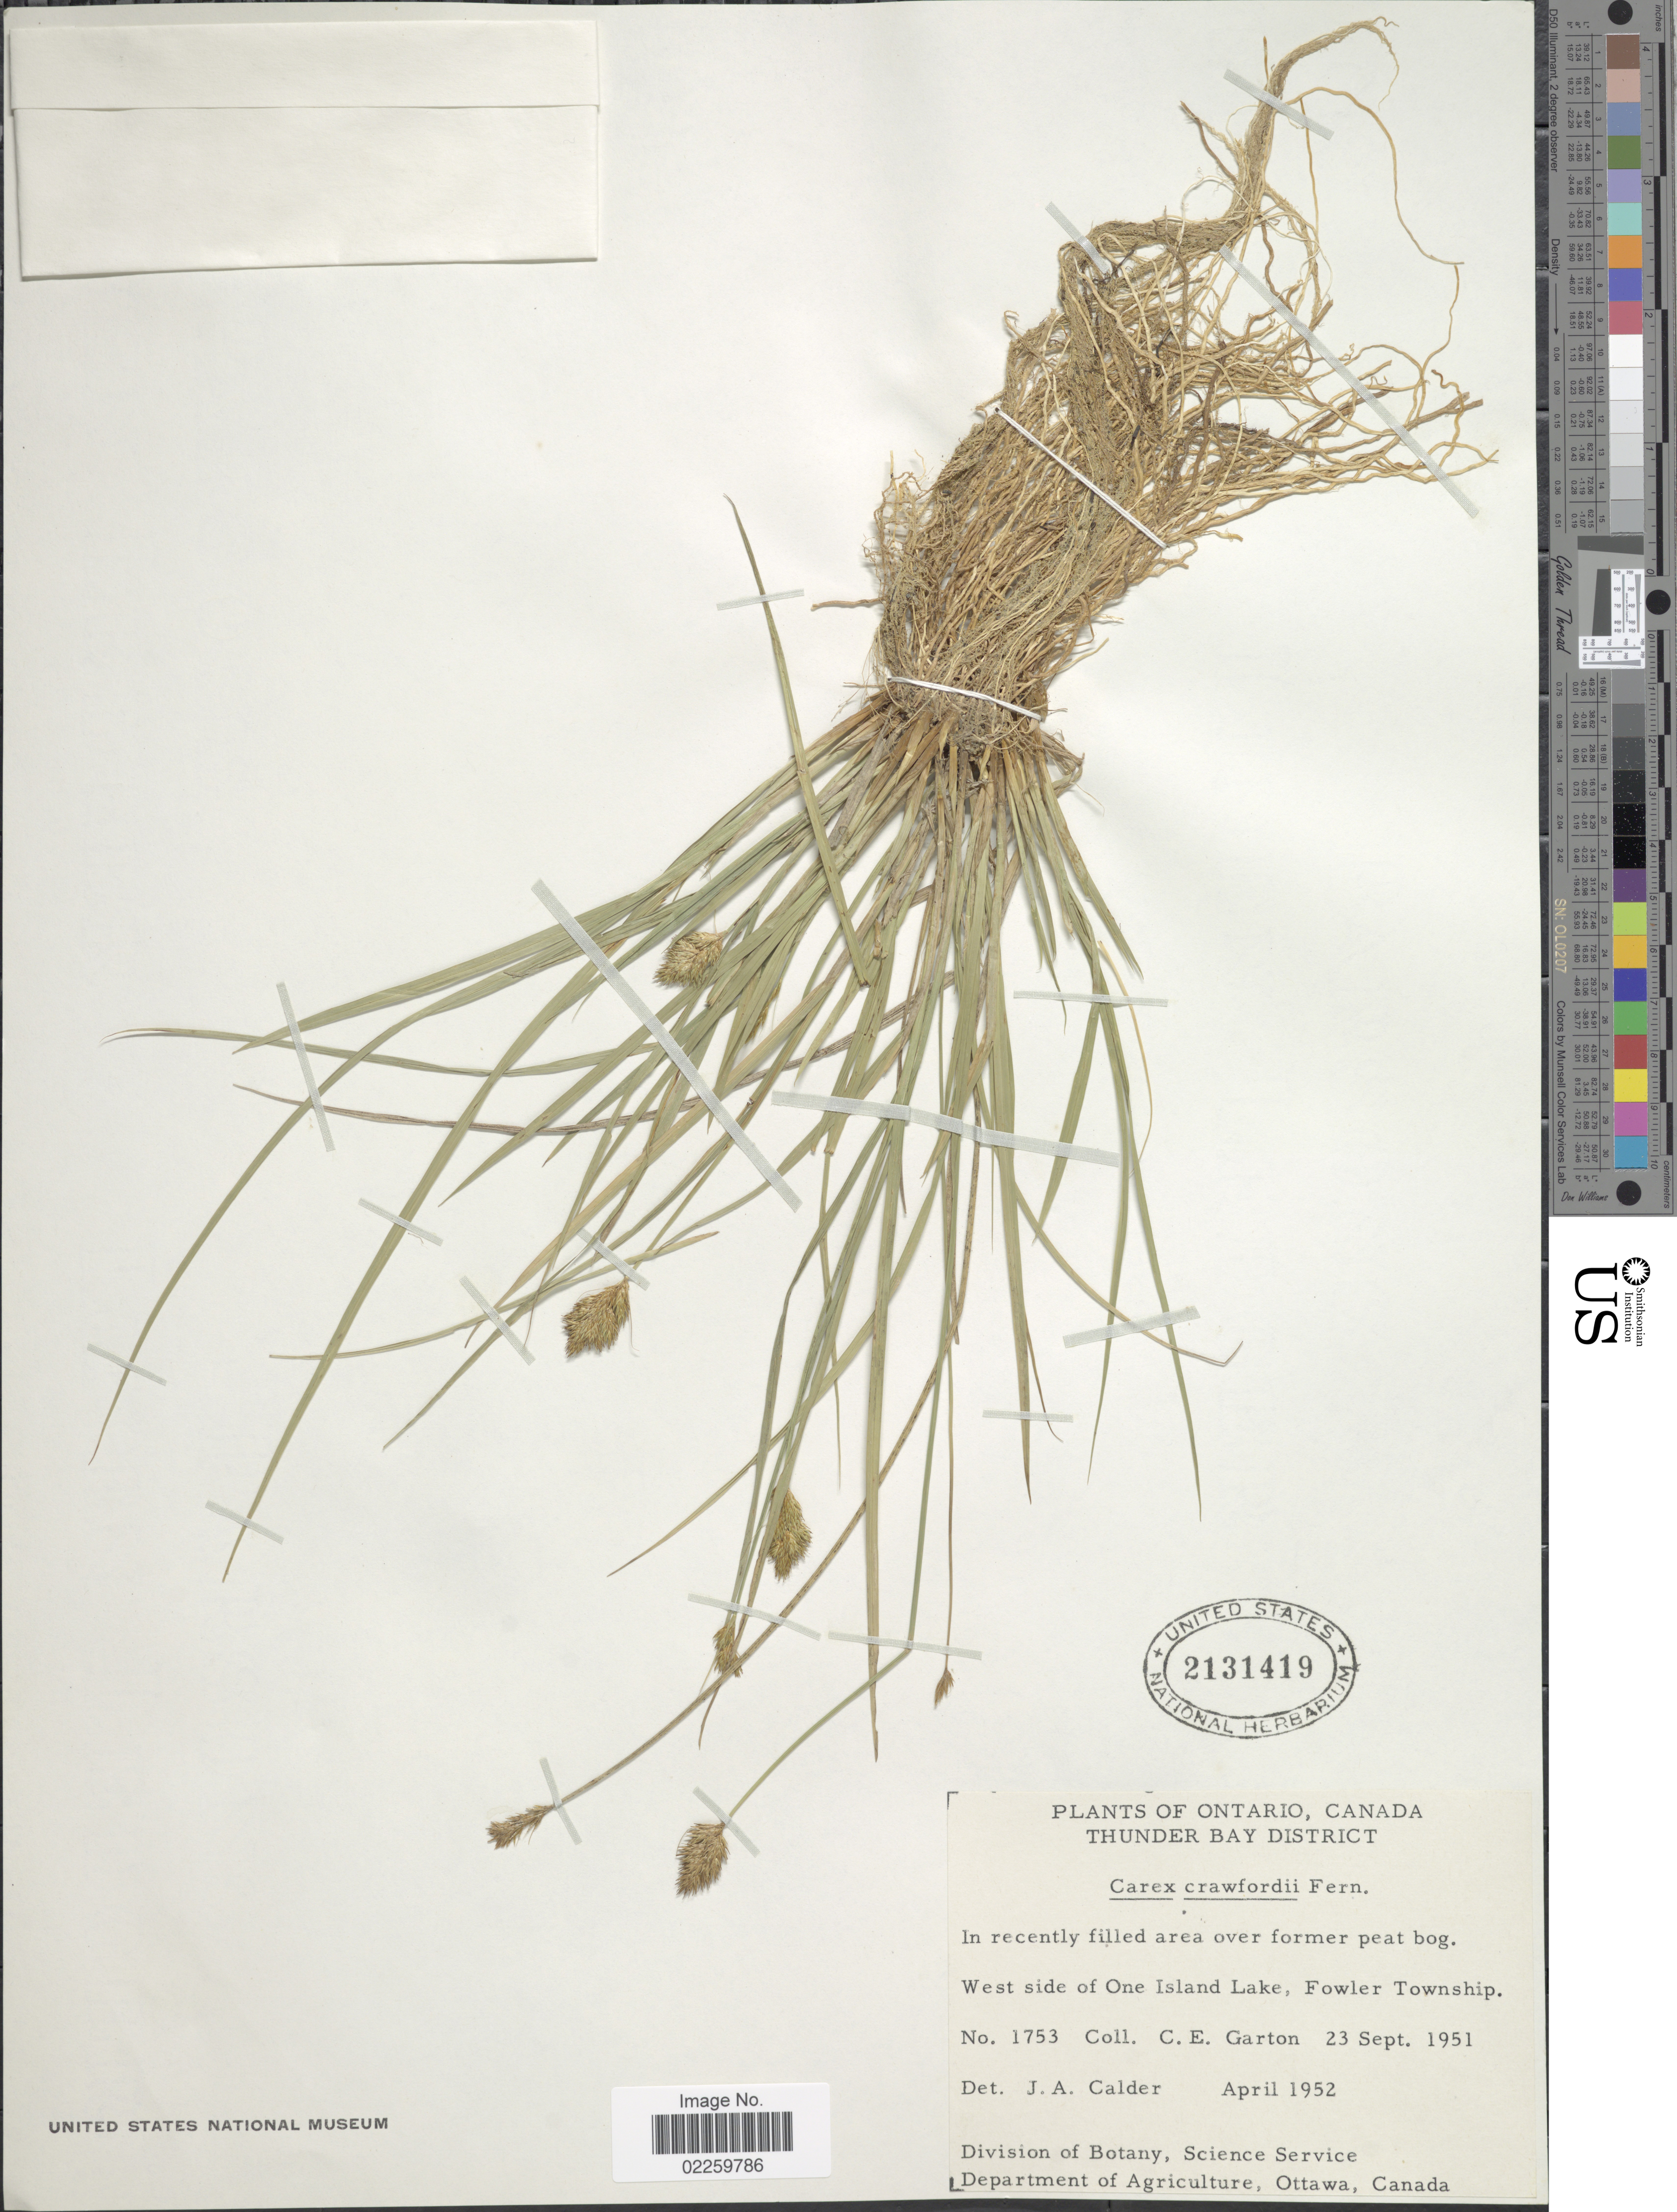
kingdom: Plantae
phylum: Tracheophyta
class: Liliopsida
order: Poales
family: Cyperaceae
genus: Carex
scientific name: Carex crawfordii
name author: Fernald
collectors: C. E. Garton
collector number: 1753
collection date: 1951-09-23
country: Canada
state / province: Ontario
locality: Thunder Bay District, in recently filled area over former peat bog, West side of One Island Lake, Fowler Township.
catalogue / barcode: US 2131419